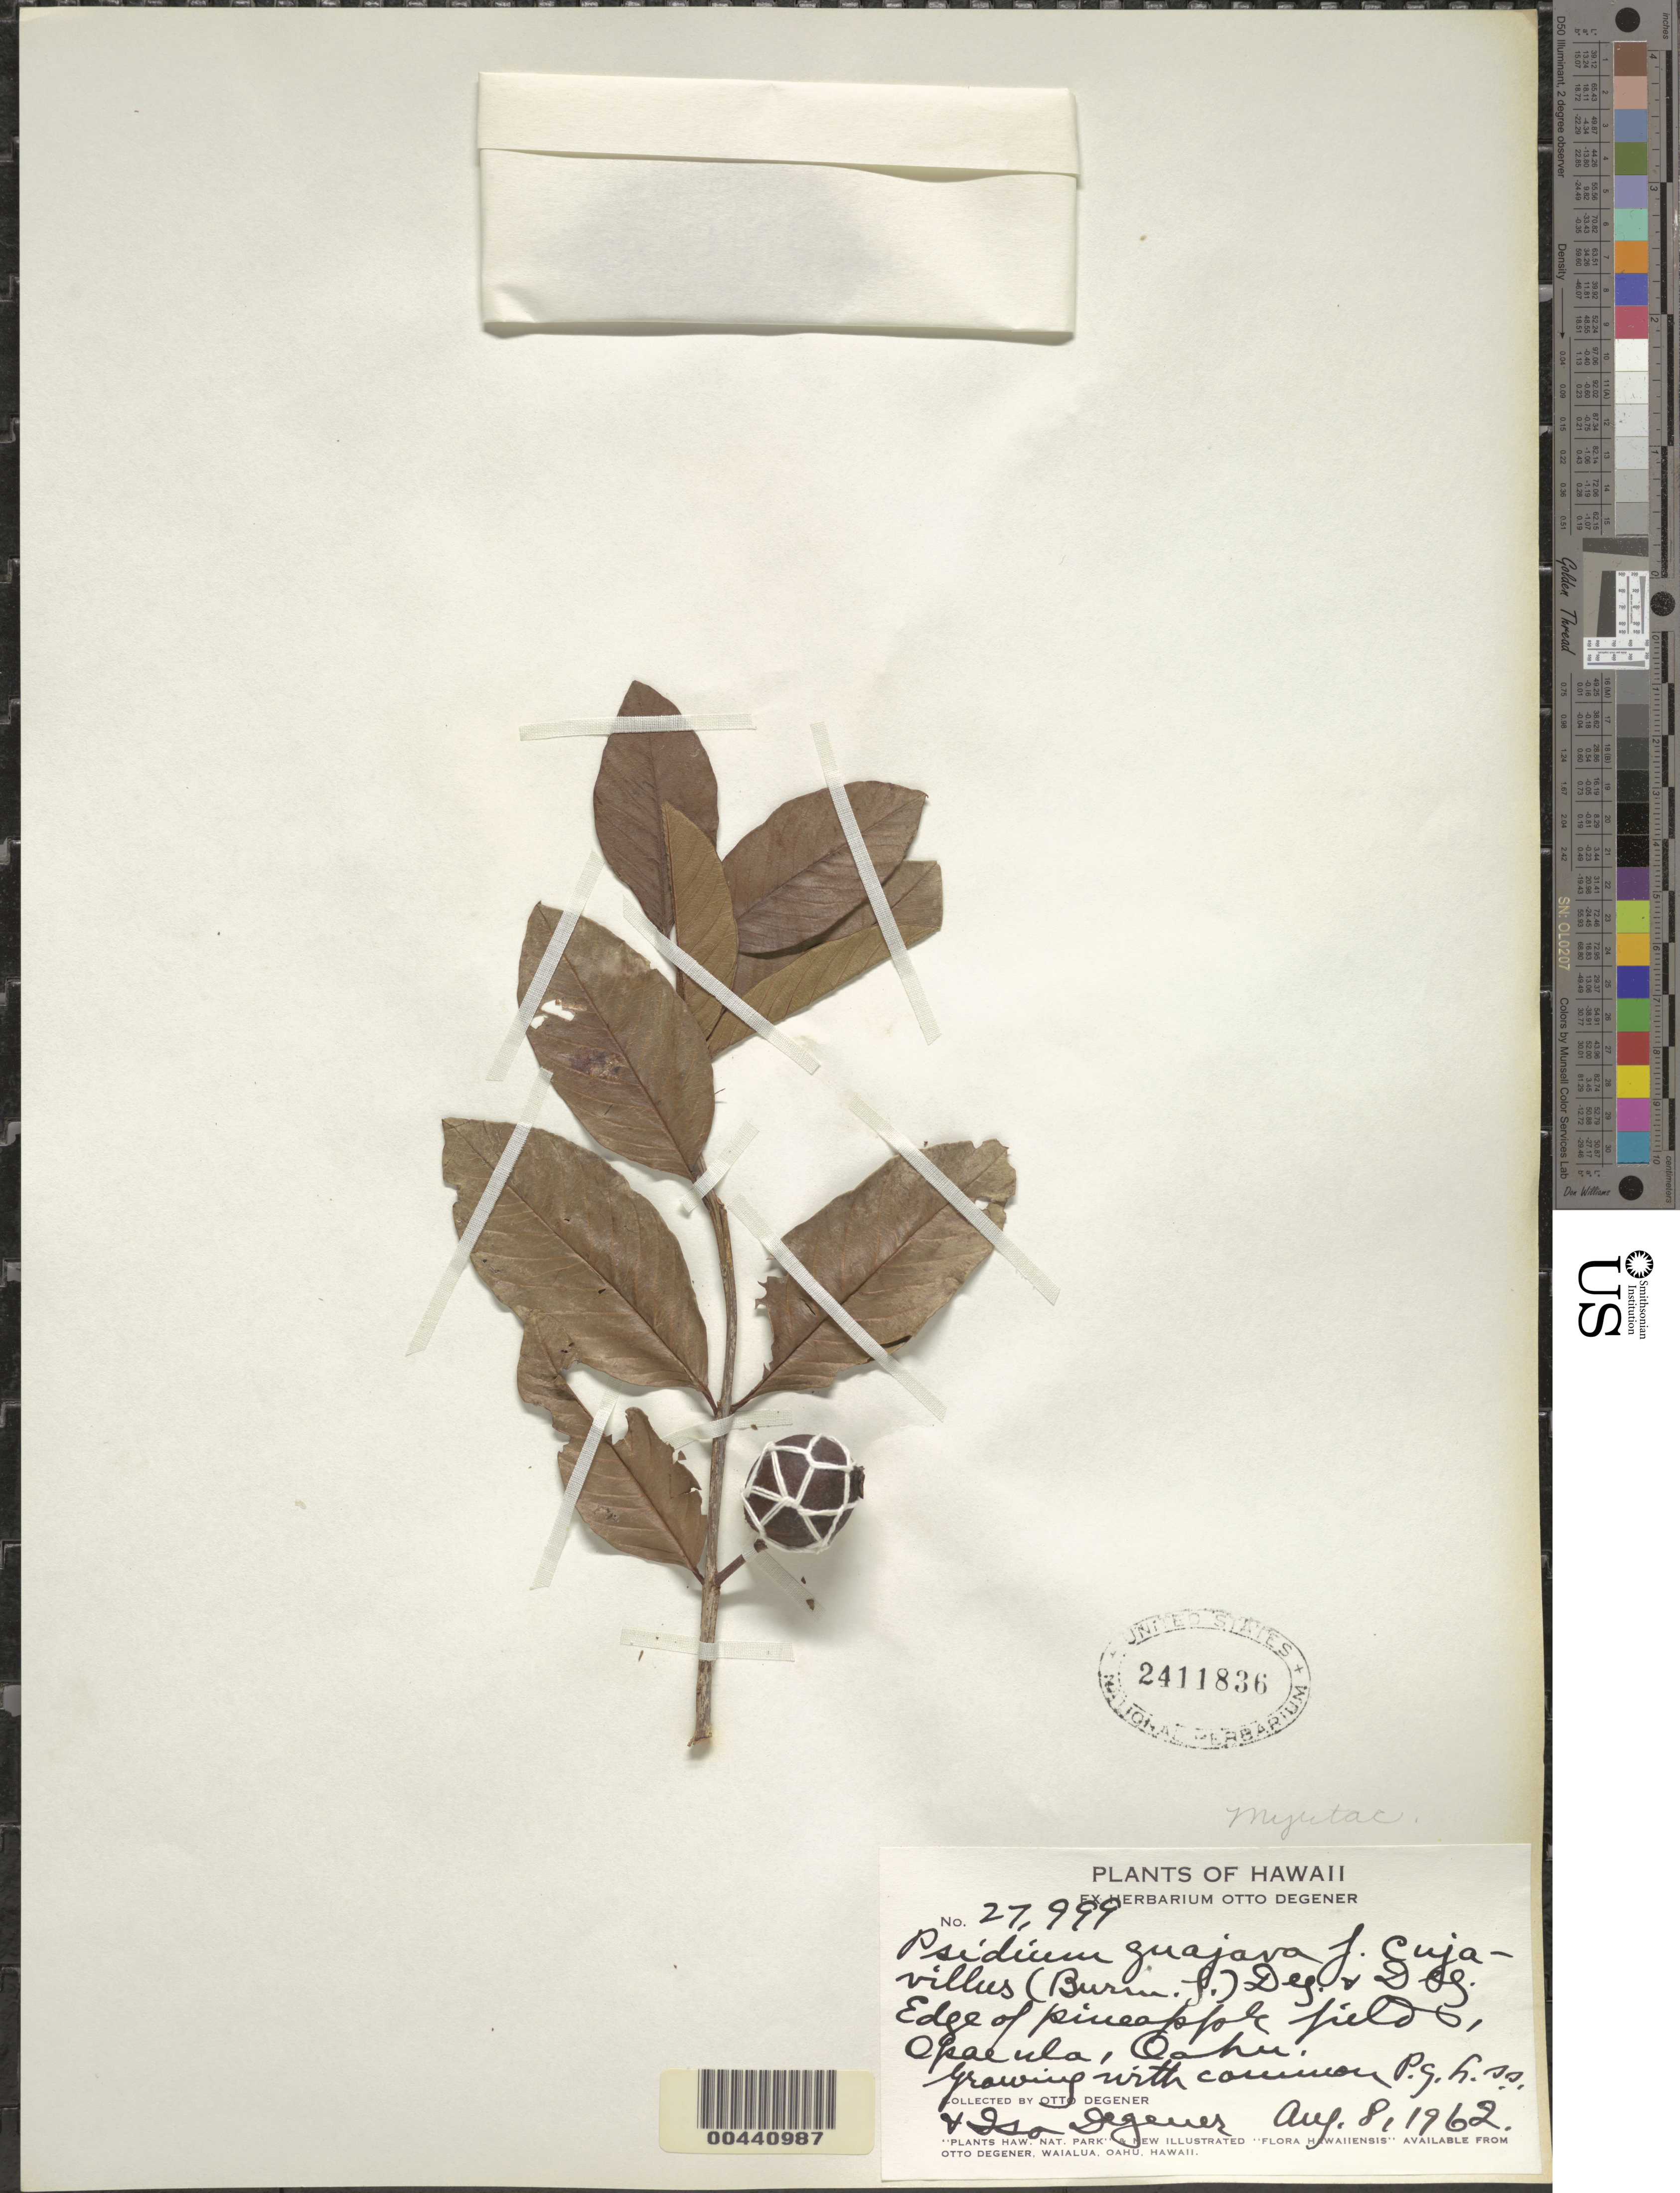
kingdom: Plantae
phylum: Tracheophyta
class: Magnoliopsida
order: Myrtales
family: Myrtaceae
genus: Psidium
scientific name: Psidium guajava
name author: L.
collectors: O. Degener & I. Degener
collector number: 27999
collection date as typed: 8 Aug 1962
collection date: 1962-08-08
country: United States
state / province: Hawaii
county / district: Honolulu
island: Oahu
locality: Opaeula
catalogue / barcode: US 2411836